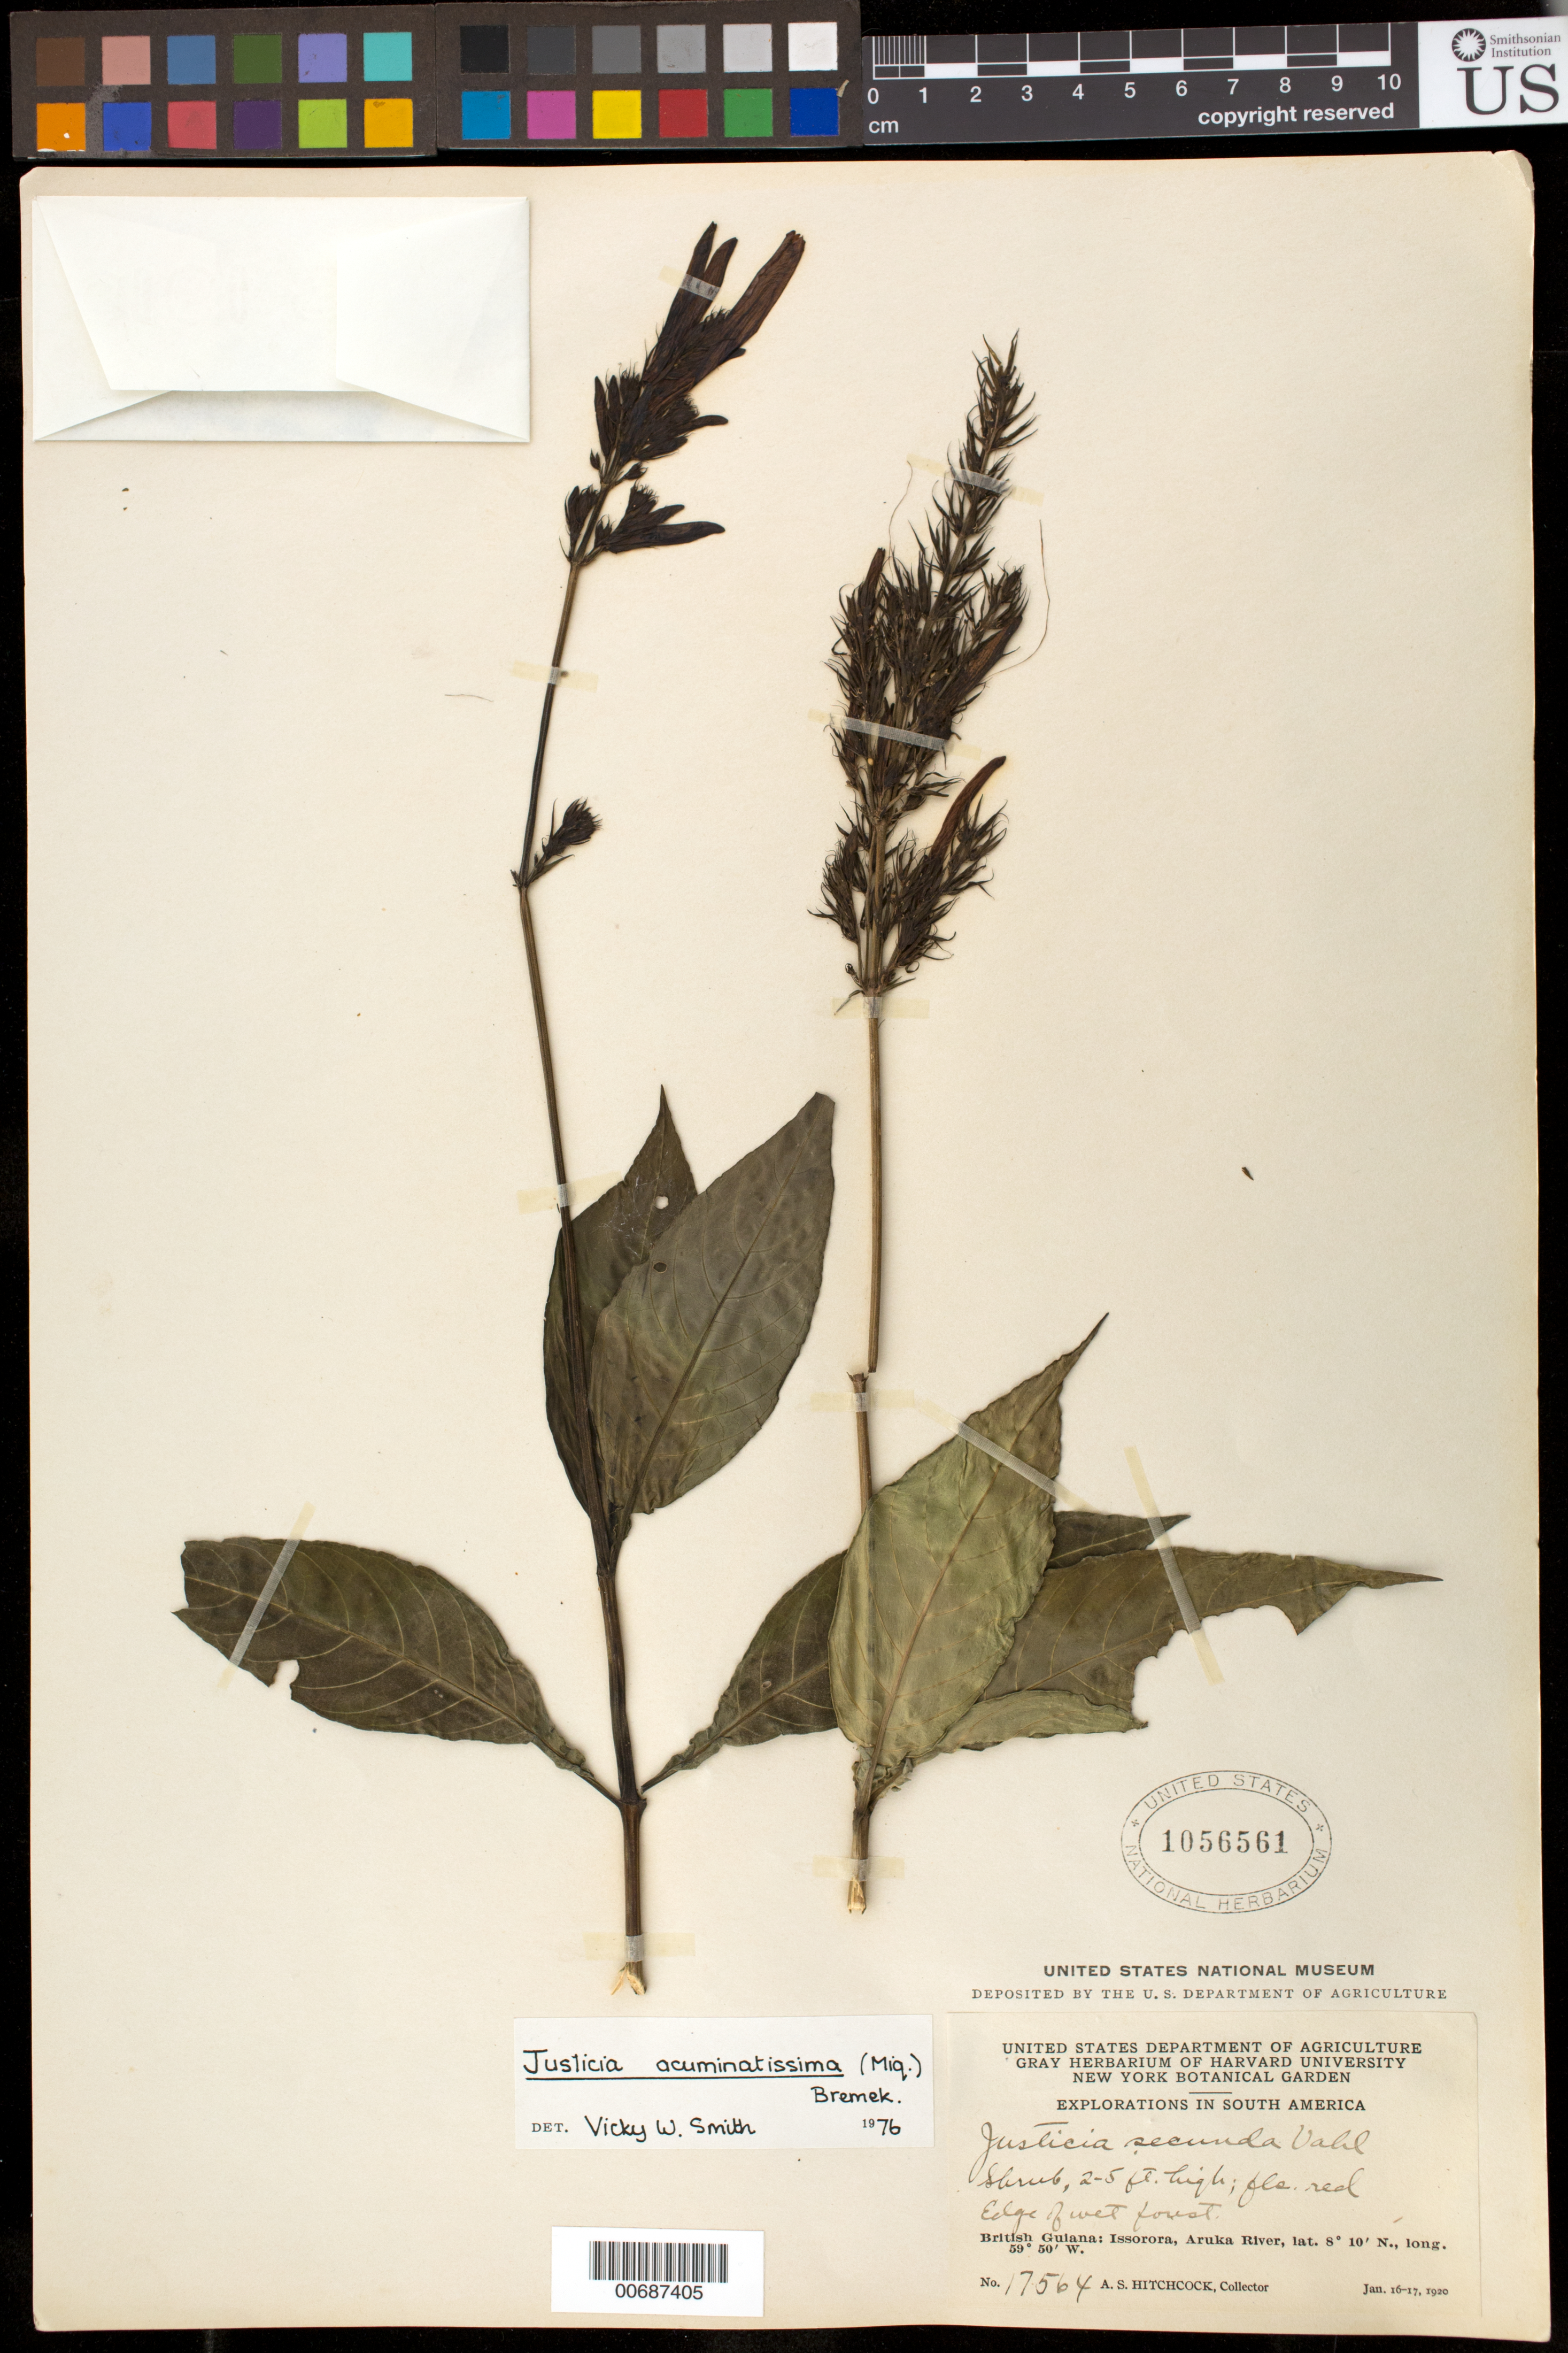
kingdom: Plantae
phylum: Tracheophyta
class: Magnoliopsida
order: Lamiales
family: Acanthaceae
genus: Justicia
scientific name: Justicia acuminatissima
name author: (Miq.) Bremek.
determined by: Smith, V. W.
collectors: A. S. Hitchcock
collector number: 17564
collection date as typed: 16-Jan-20 to 17-Jan-20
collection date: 1920-01-16/1920-01-17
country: Guyana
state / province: Barima-Waini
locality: Issorora, vic of, on the Aruka River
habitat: Edge of wet forest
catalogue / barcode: US 1056561